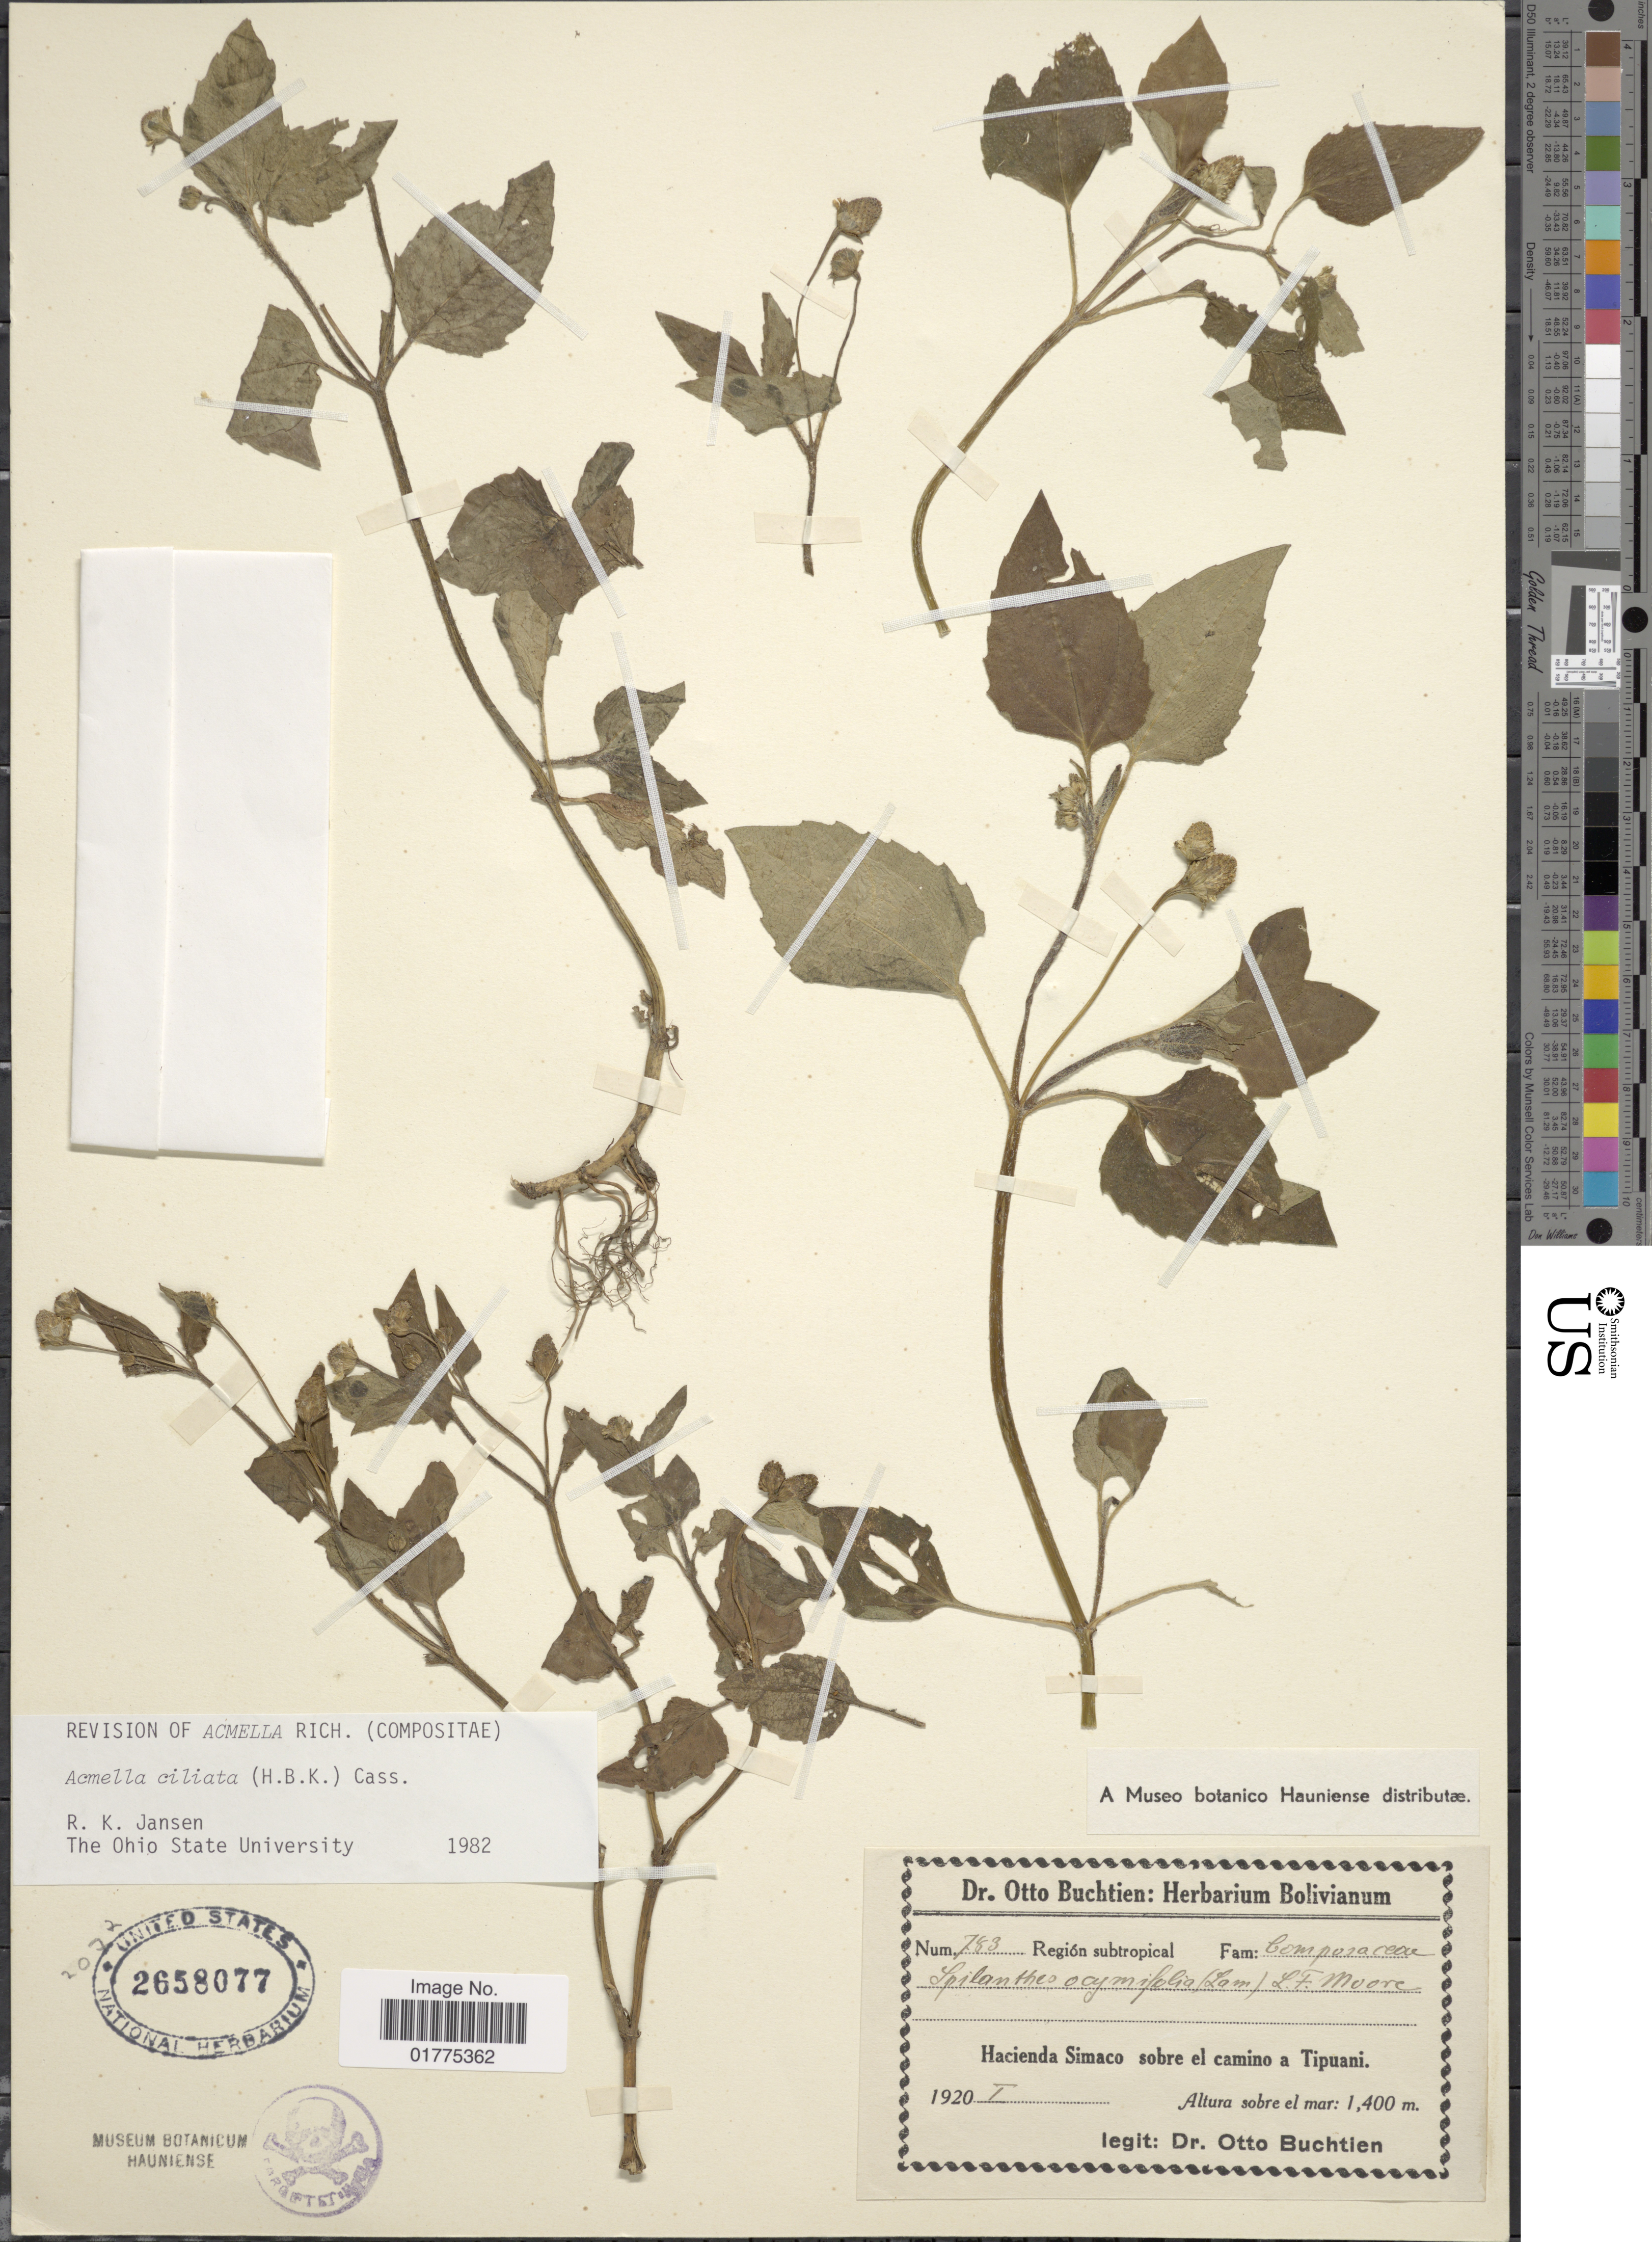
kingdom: Plantae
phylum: Tracheophyta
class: Magnoliopsida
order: Asterales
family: Asteraceae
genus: Acmella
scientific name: Acmella ciliata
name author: (Kunth) Cass.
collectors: O. Buchtien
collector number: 783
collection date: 1920-01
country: Bolivia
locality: Hacienda Simaco sobre el camino a Tipuani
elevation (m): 1400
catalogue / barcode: US 2658077